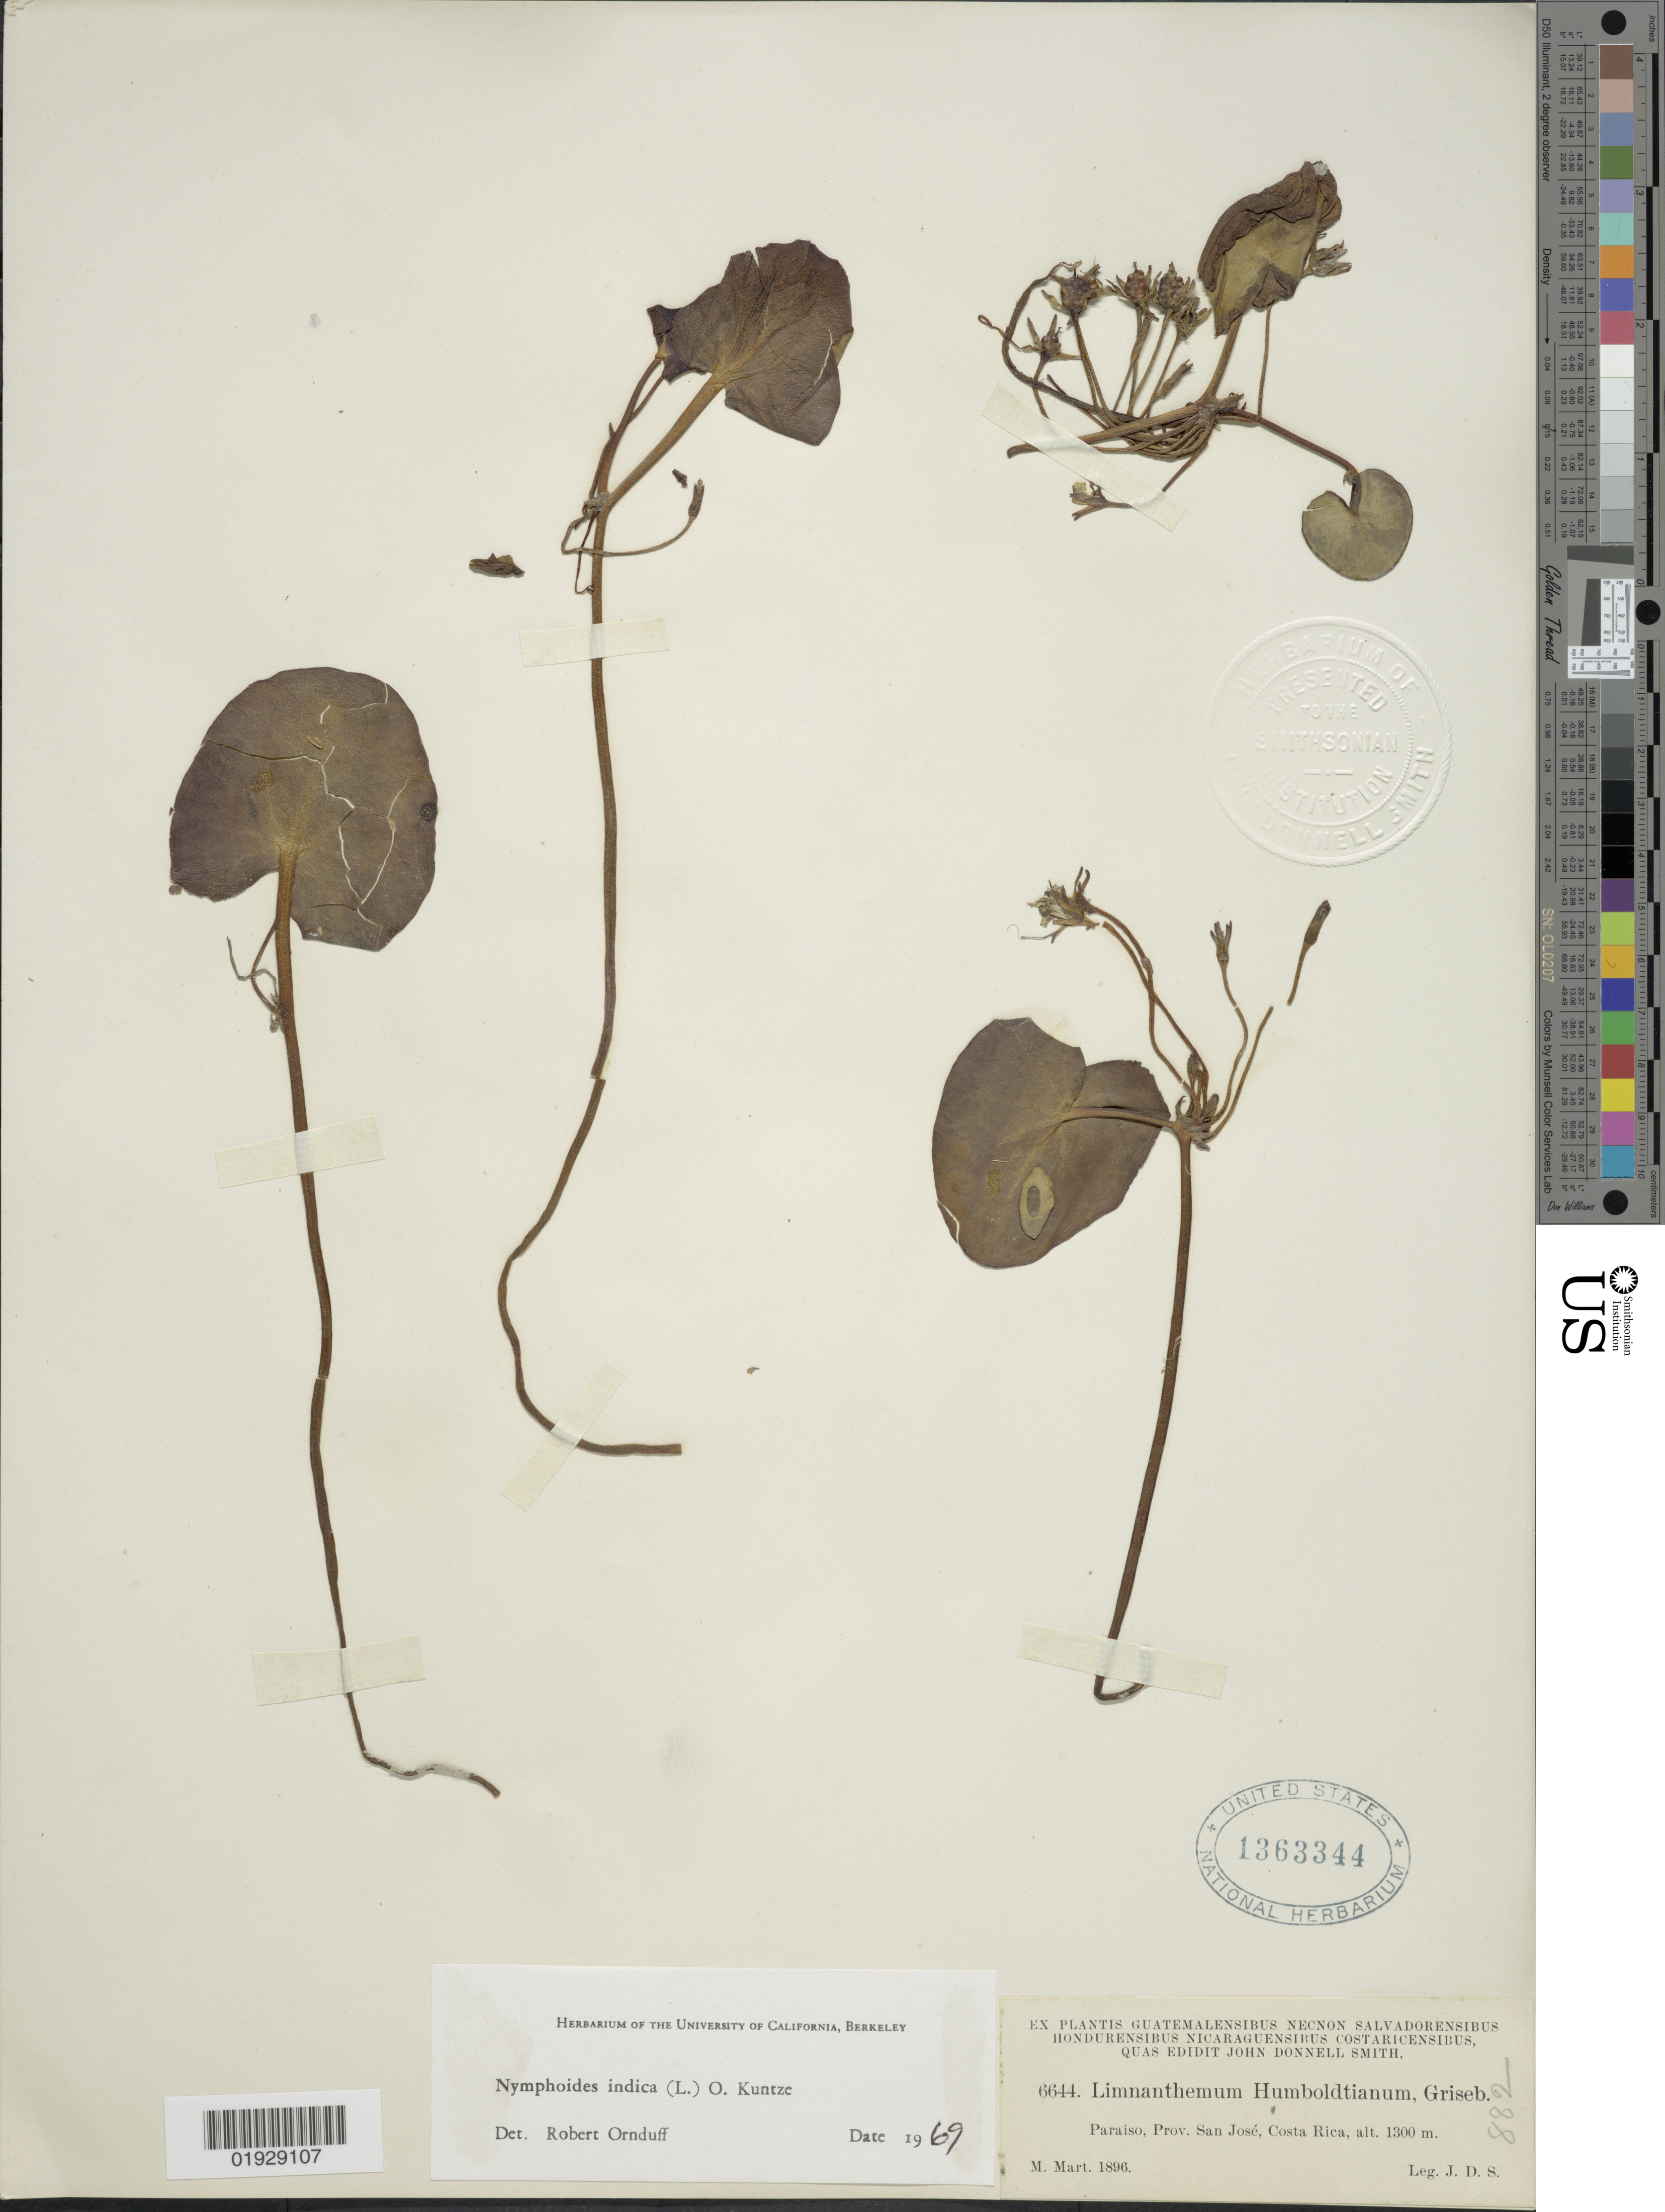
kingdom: Plantae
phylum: Tracheophyta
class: Magnoliopsida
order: Asterales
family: Menyanthaceae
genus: Nymphoides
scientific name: Nymphoides indica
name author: (L.) Kuntze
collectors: M. Mart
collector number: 6644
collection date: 1896-03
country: Costa Rica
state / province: San José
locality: Paraiso.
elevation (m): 1300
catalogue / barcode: US 1363344